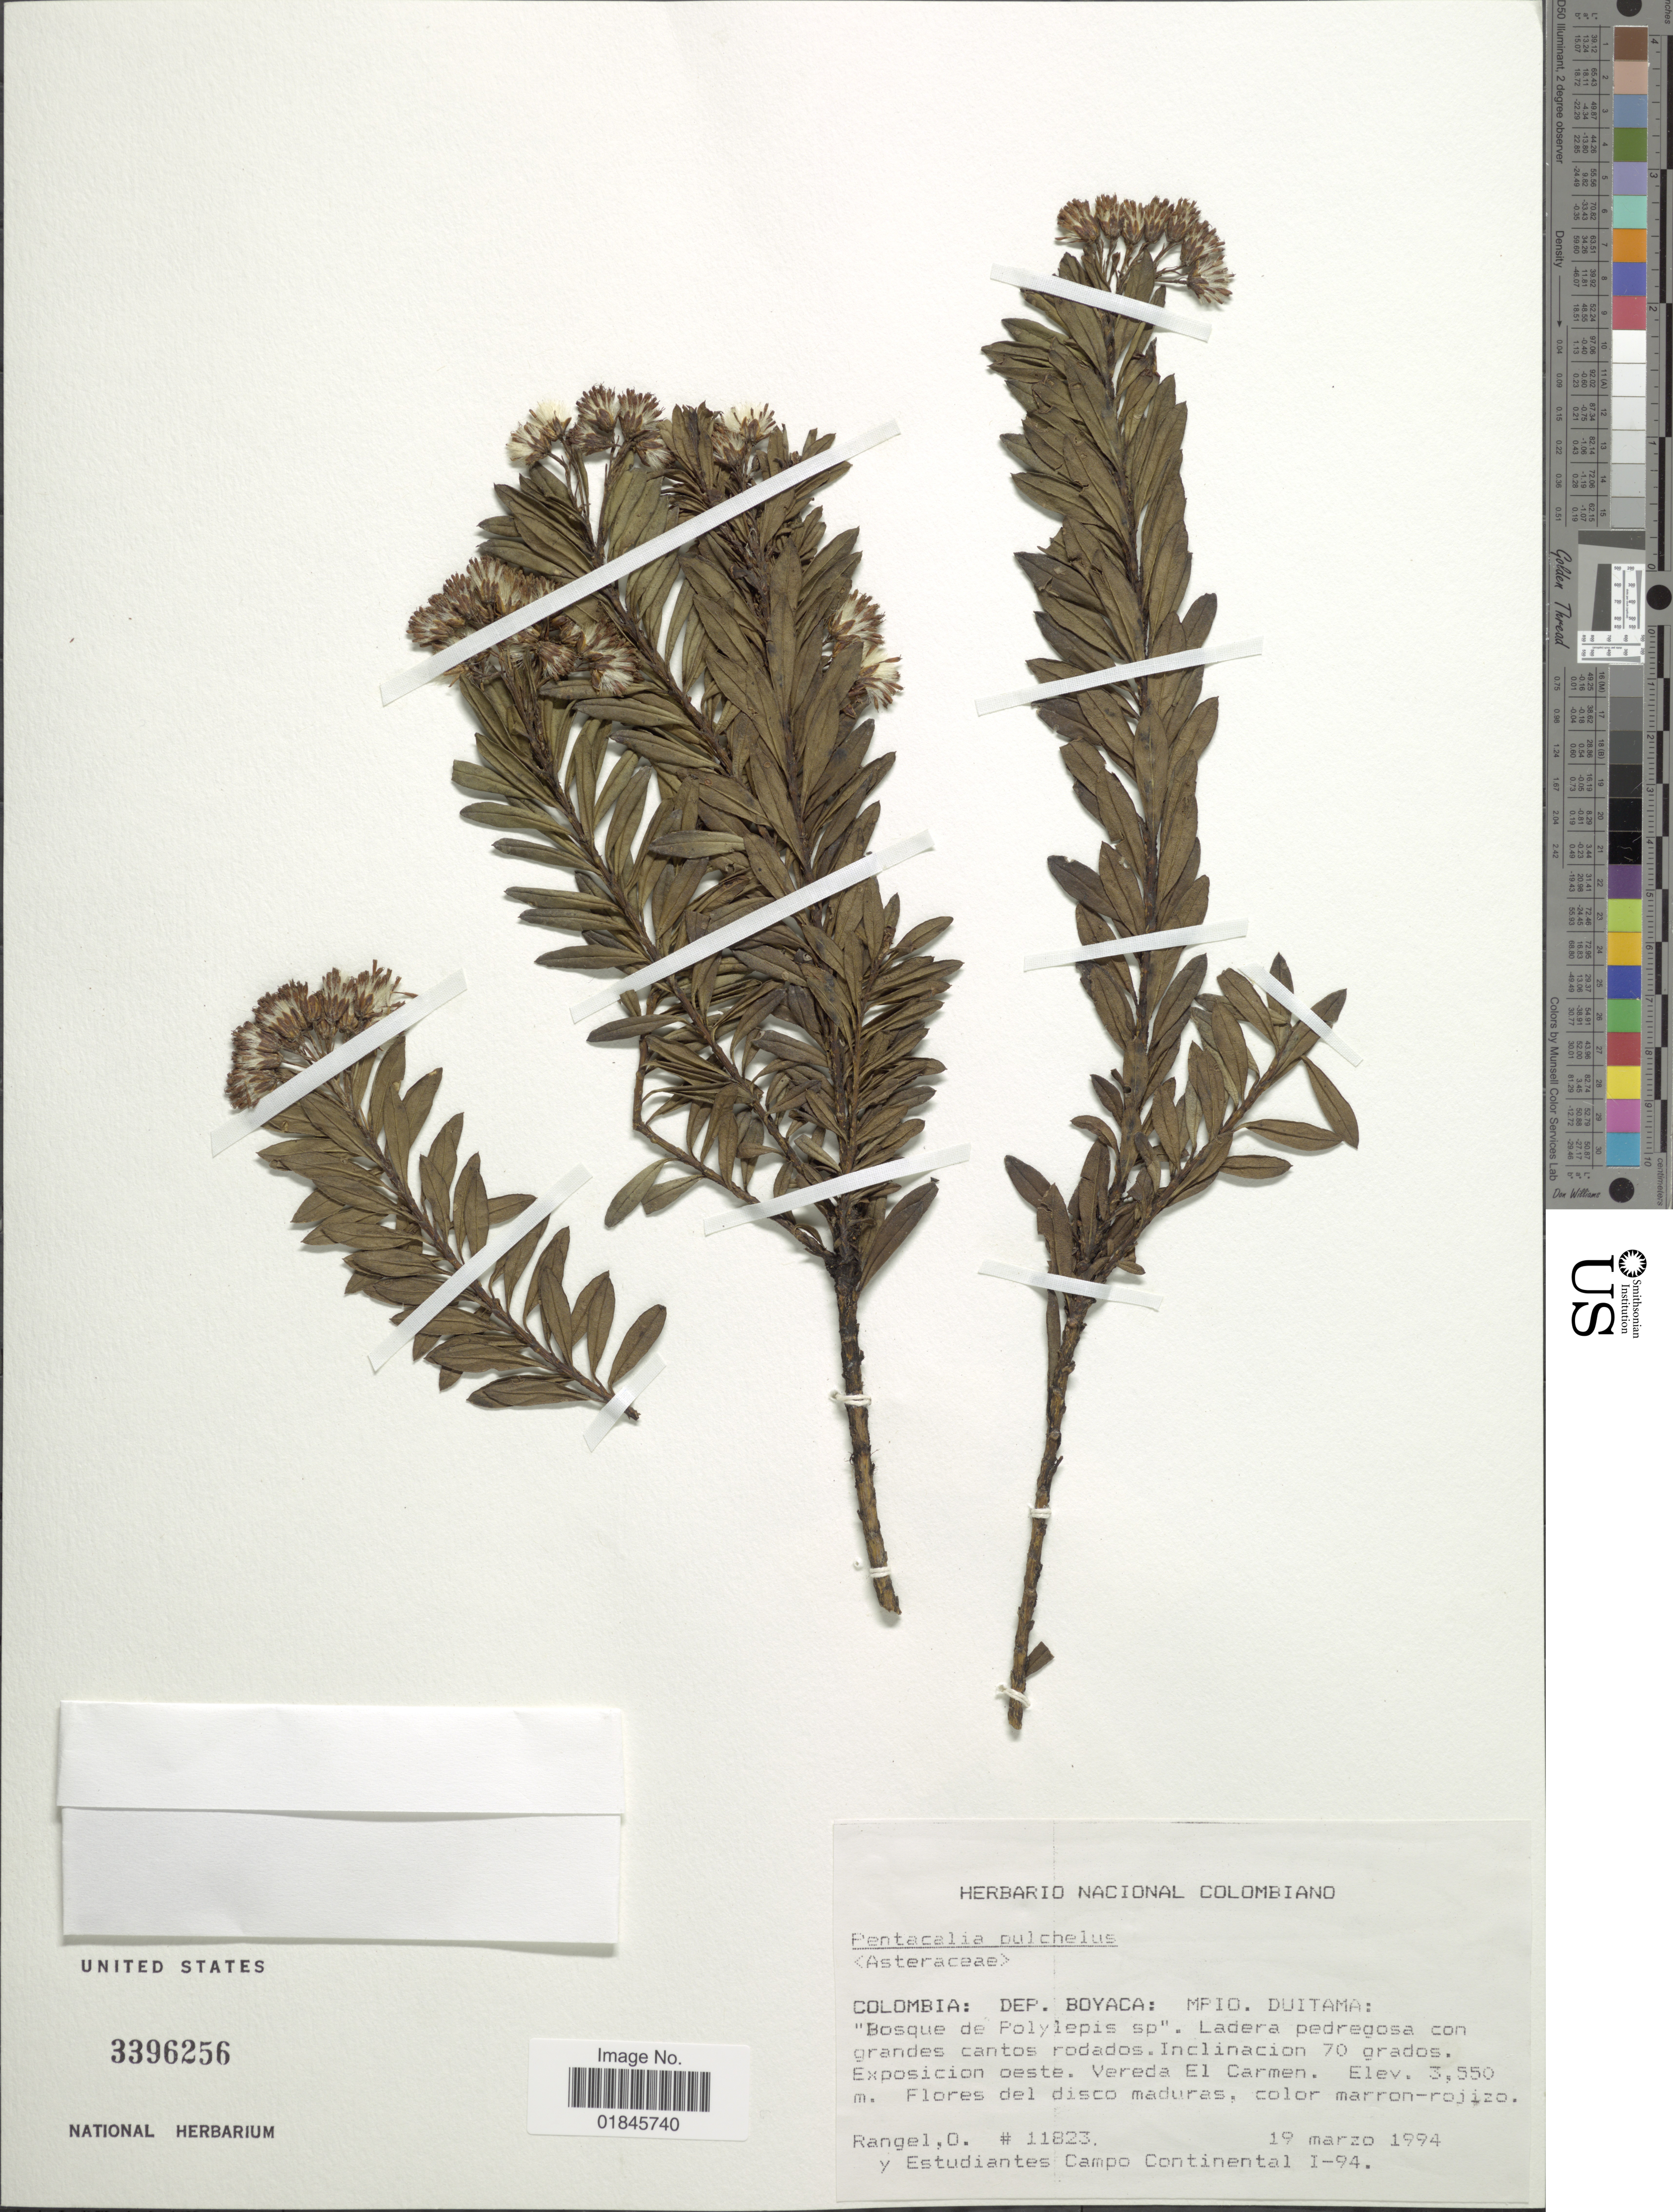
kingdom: Plantae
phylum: Tracheophyta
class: Magnoliopsida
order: Asterales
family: Asteraceae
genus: Pentacalia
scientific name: Pentacalia pulchella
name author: (Kunth) Cuatrec.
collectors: O. Rangel & Estudiantes Campo Continental I-94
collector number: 11823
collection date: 1994-03-19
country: Colombia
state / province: Boyacá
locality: Colombia: Dep. Boyaca: Mpio. Duitama: "Bosque de Polylepis sp". Ladera pedregosa con grandes cantos rodados. Inclinacion 70 grados. Exposicion oeste. Vereda El Carmen.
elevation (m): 3550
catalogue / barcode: US 3396256